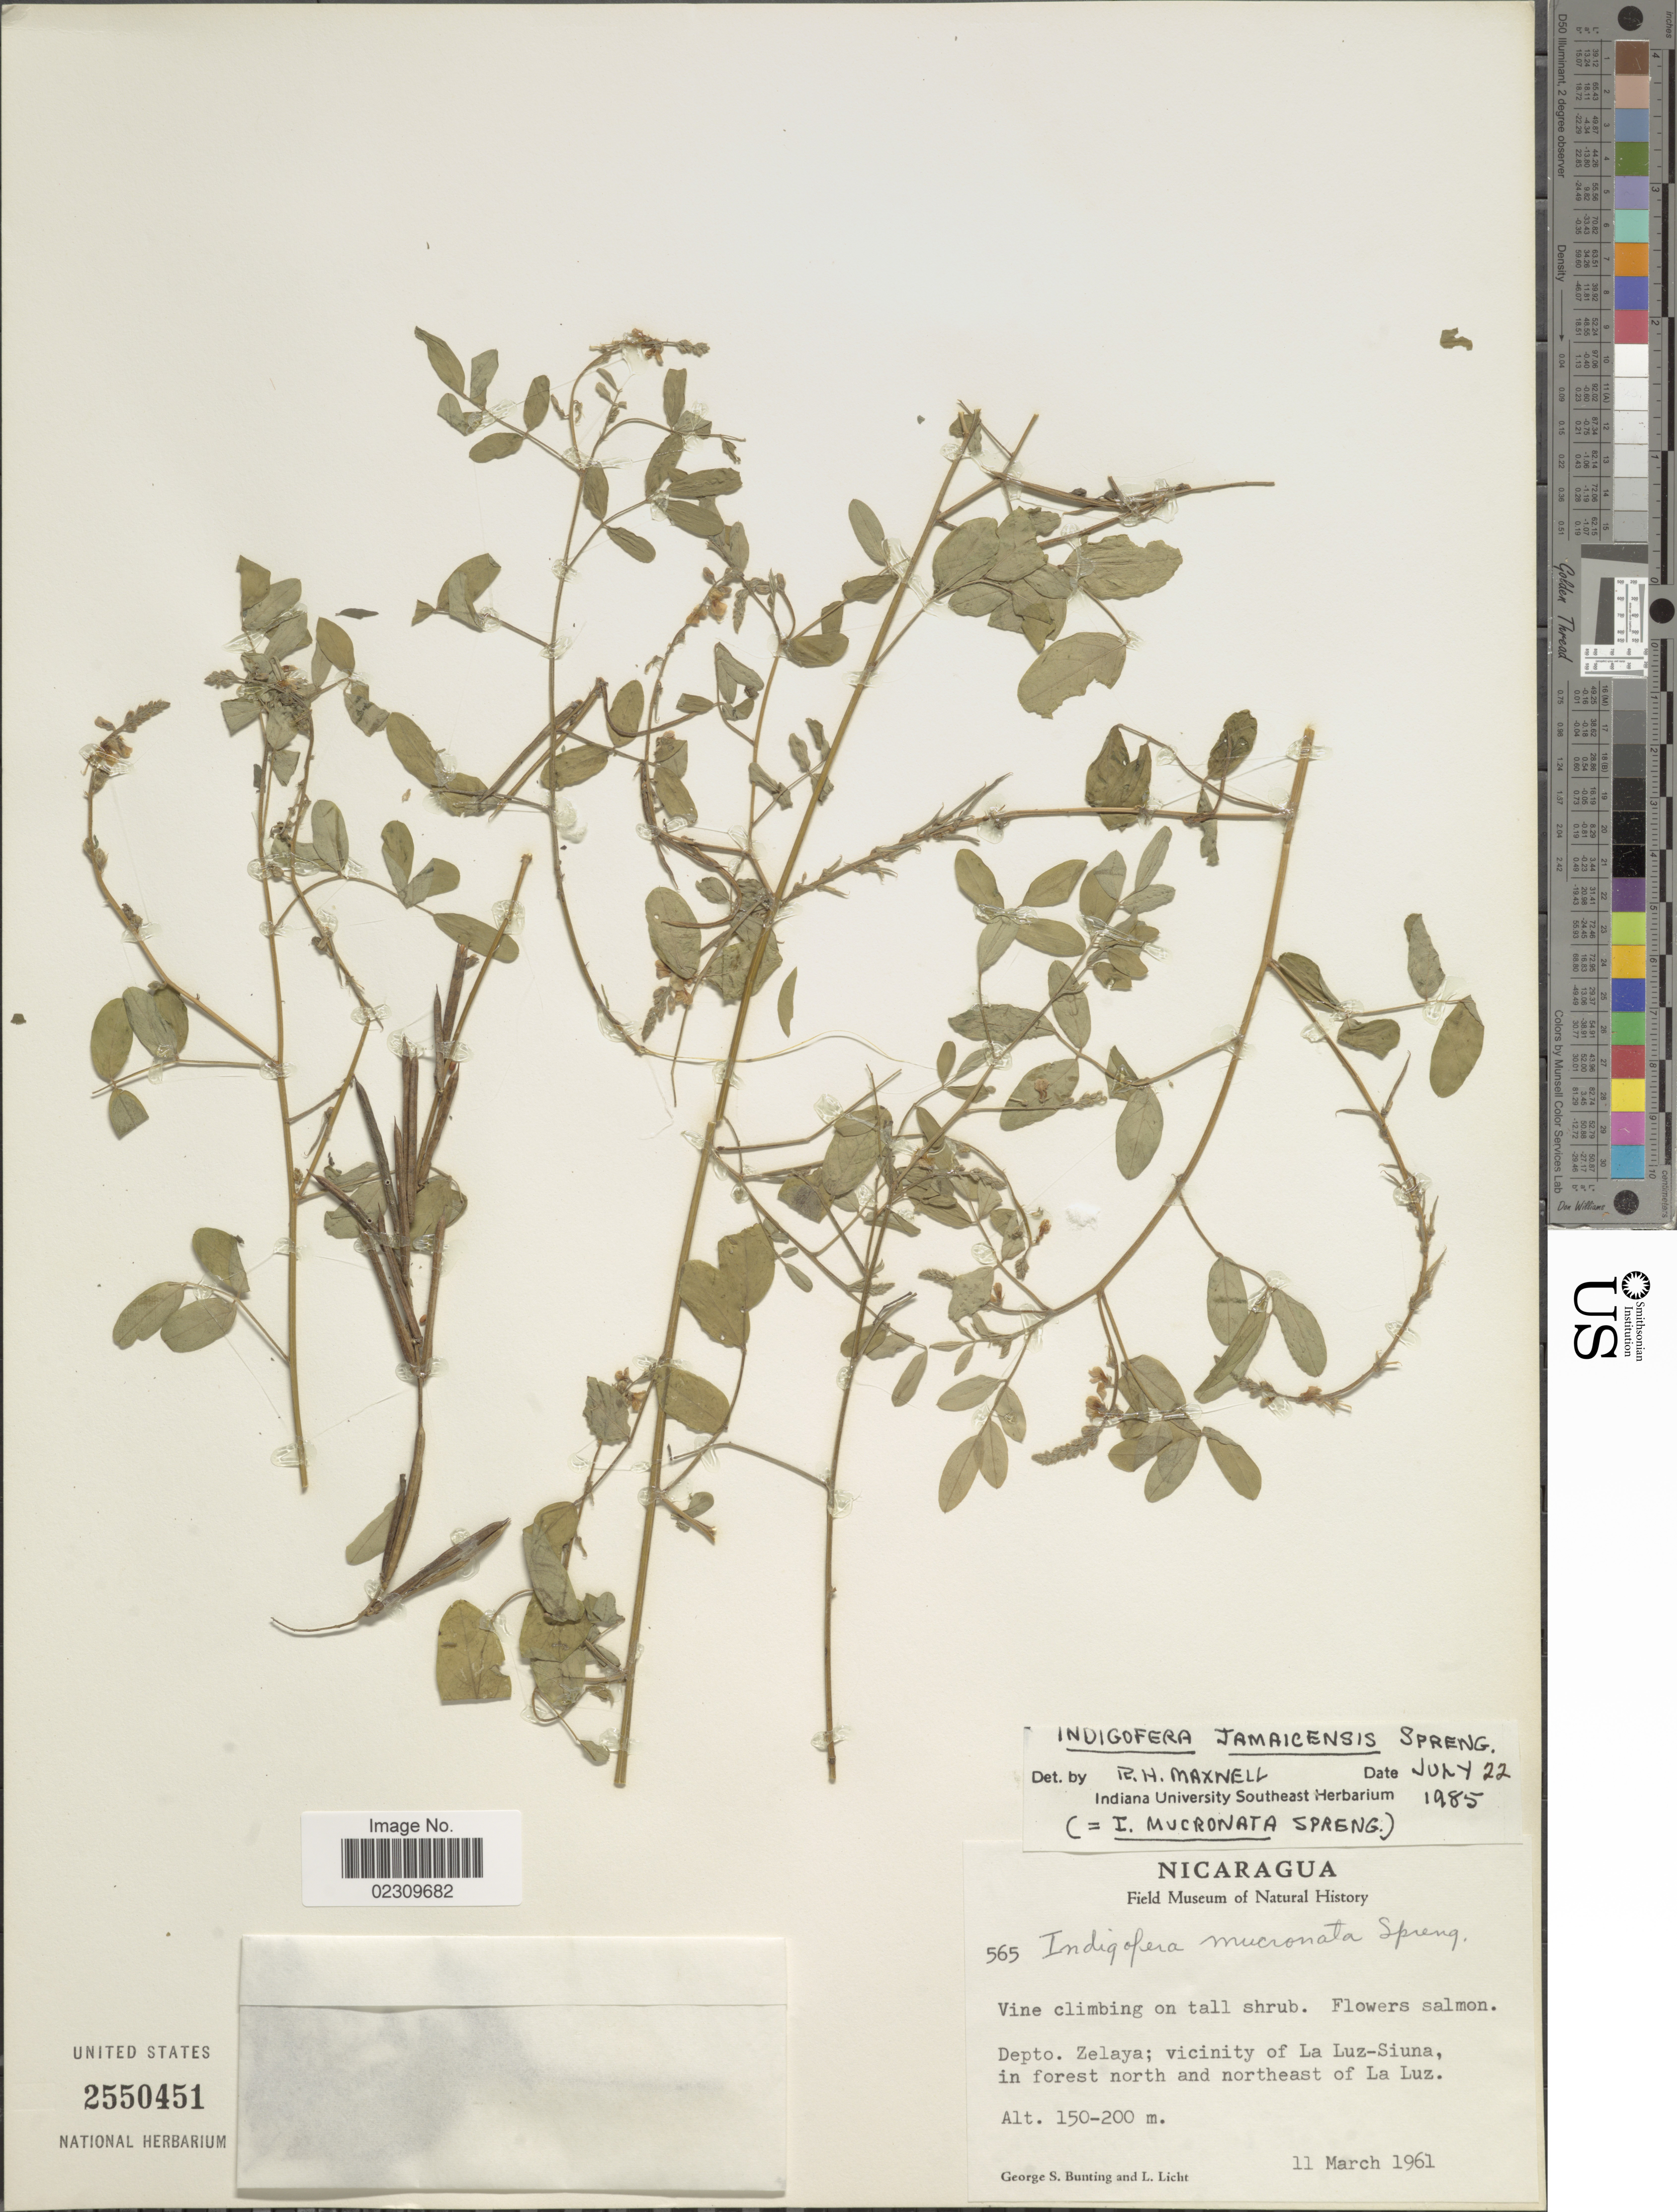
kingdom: Plantae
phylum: Tracheophyta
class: Magnoliopsida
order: Fabales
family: Fabaceae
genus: Indigofera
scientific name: Indigofera jamaicensis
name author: Spreng.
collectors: G. S. Bunting & L. Licht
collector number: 565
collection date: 1961-03-11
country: Nicaragua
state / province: Atlantico Sur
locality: Depto. Zelaya: vicinity of La Luz-Siuna, in forest north and northeast of La Luz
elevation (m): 150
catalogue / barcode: US 2550451